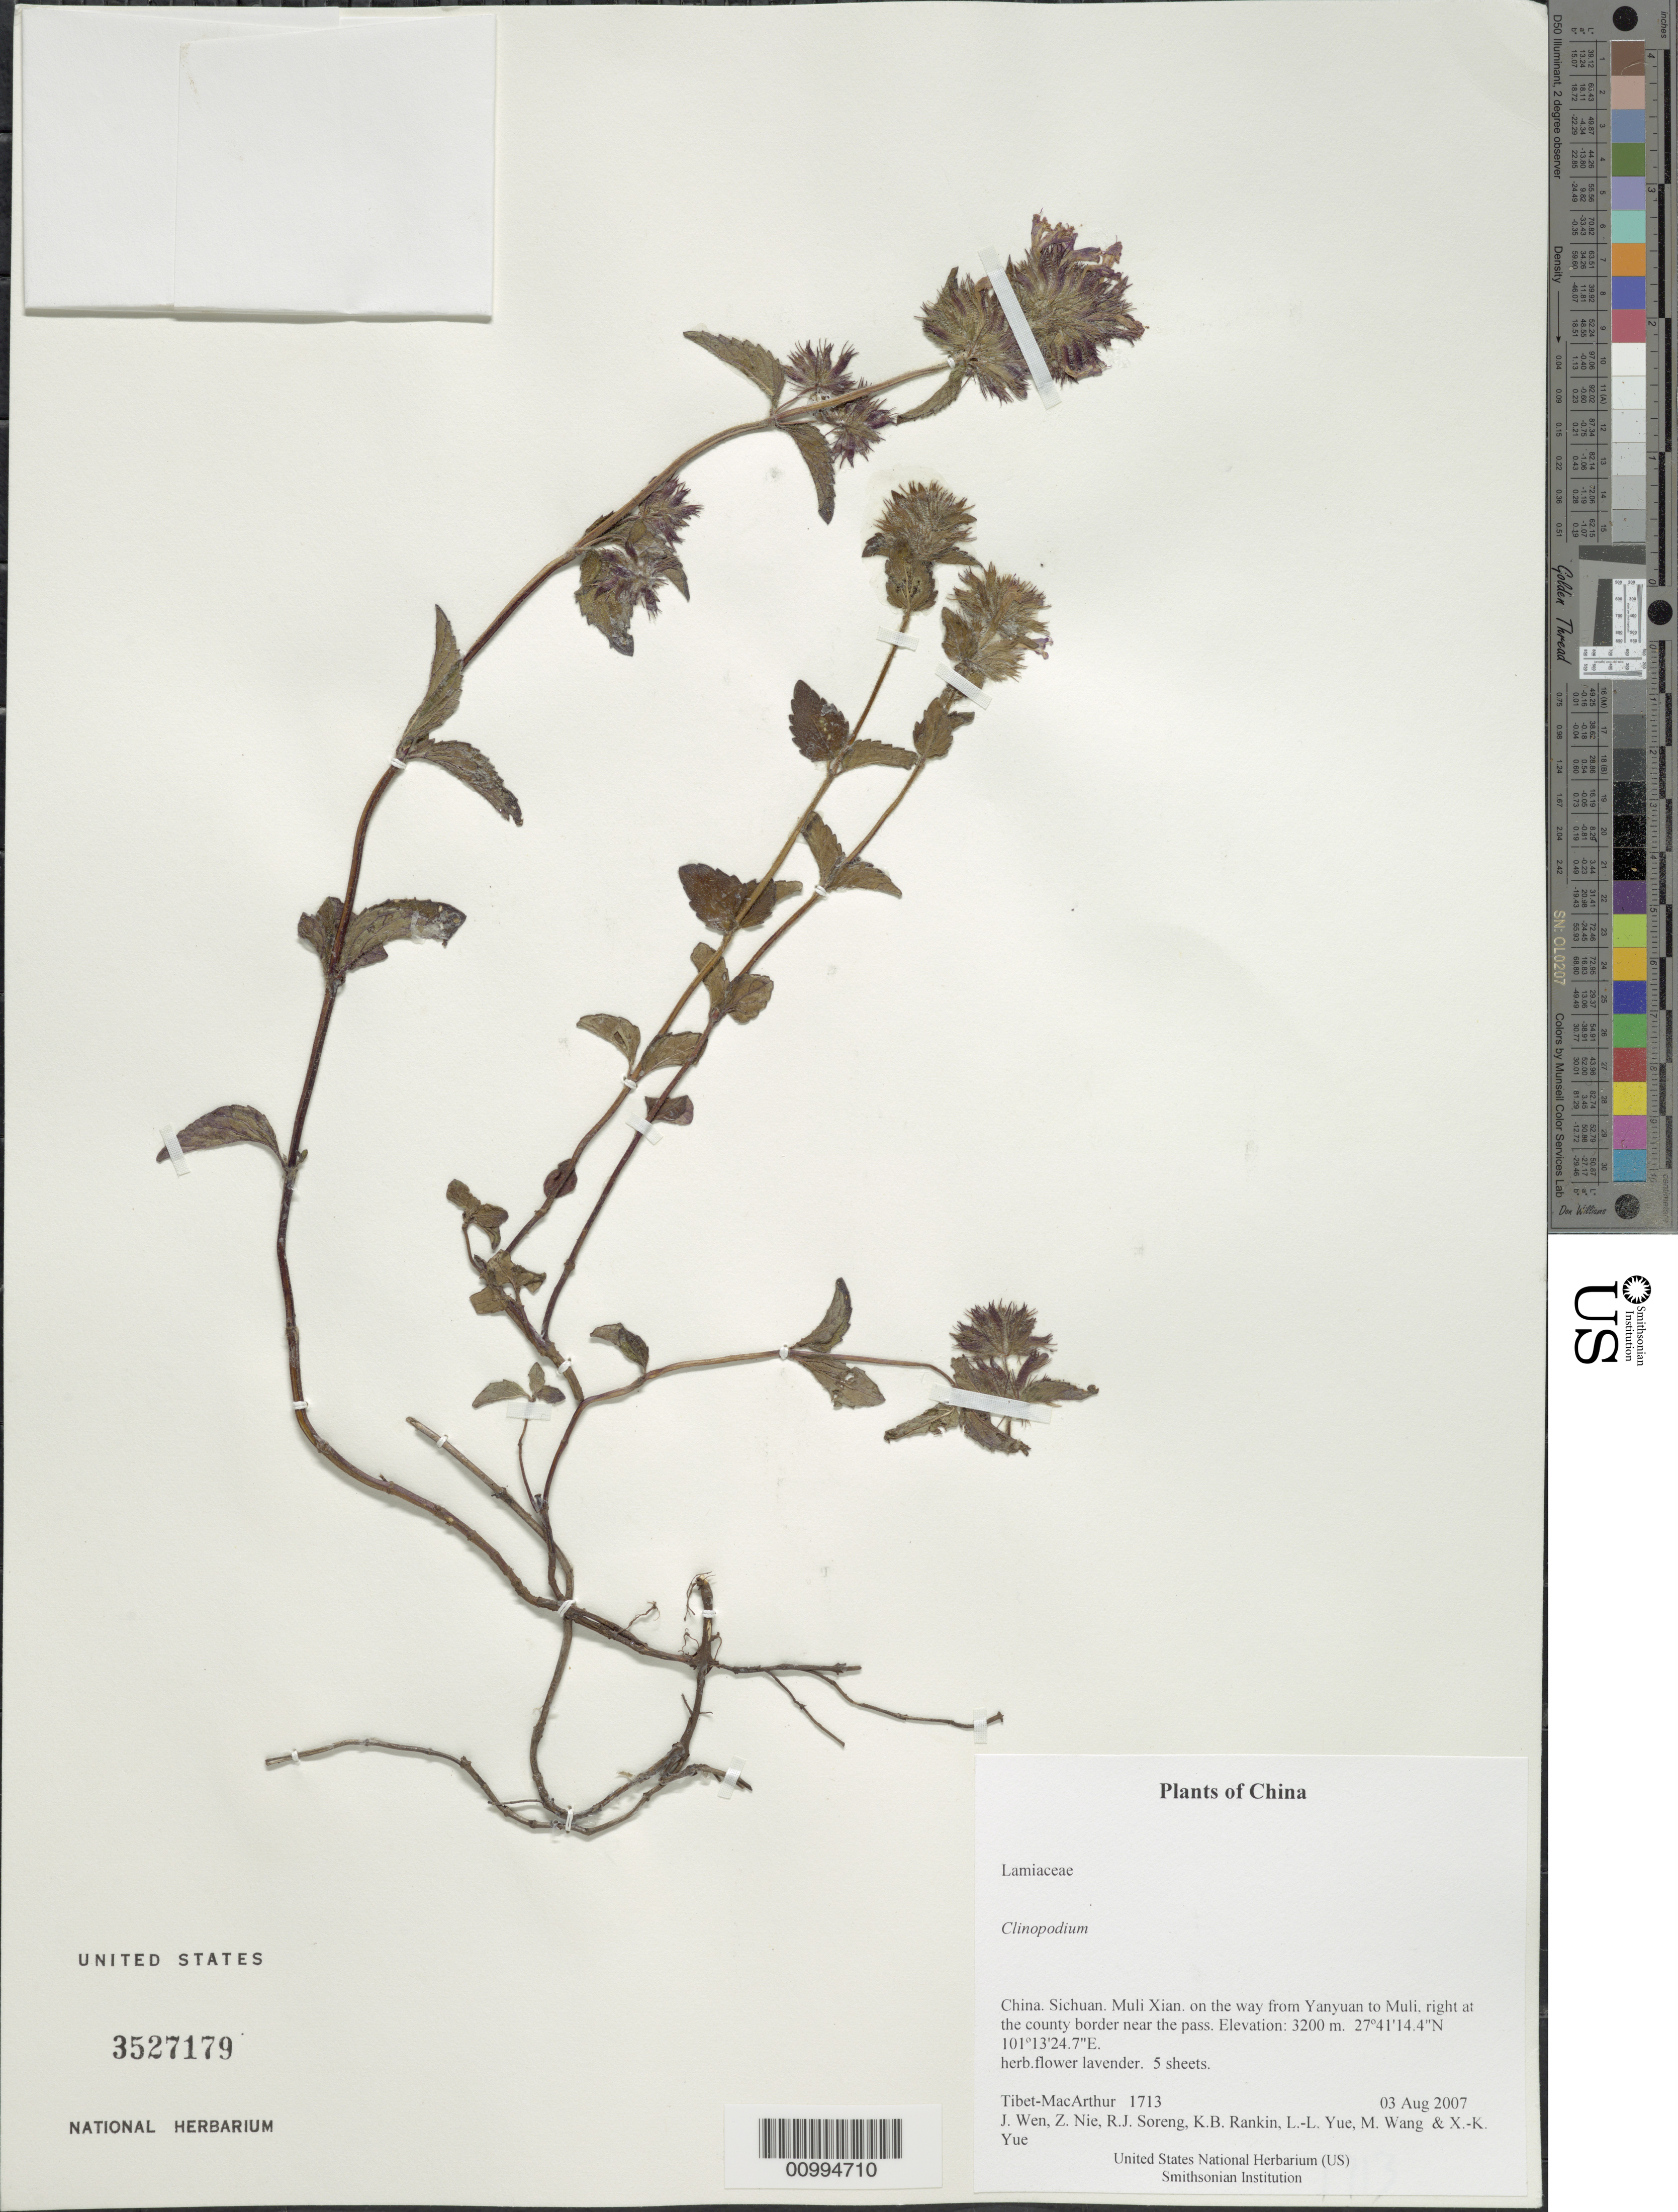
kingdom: Plantae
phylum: Tracheophyta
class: Magnoliopsida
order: Lamiales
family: Lamiaceae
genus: Clinopodium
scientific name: Clinopodium sp.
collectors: Tibet-MacArthur, J. Wen, Z. Nie, R. J. Soreng, K. Rankin, L. Yue, M. Wang & X. Yue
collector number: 1713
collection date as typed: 03 Aug 2007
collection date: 2007-08-03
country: China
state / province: Sichuan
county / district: Muli Xian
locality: on the way from Yanyuan to Muli, right at the county border near the pass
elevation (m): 3200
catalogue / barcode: US 3527179